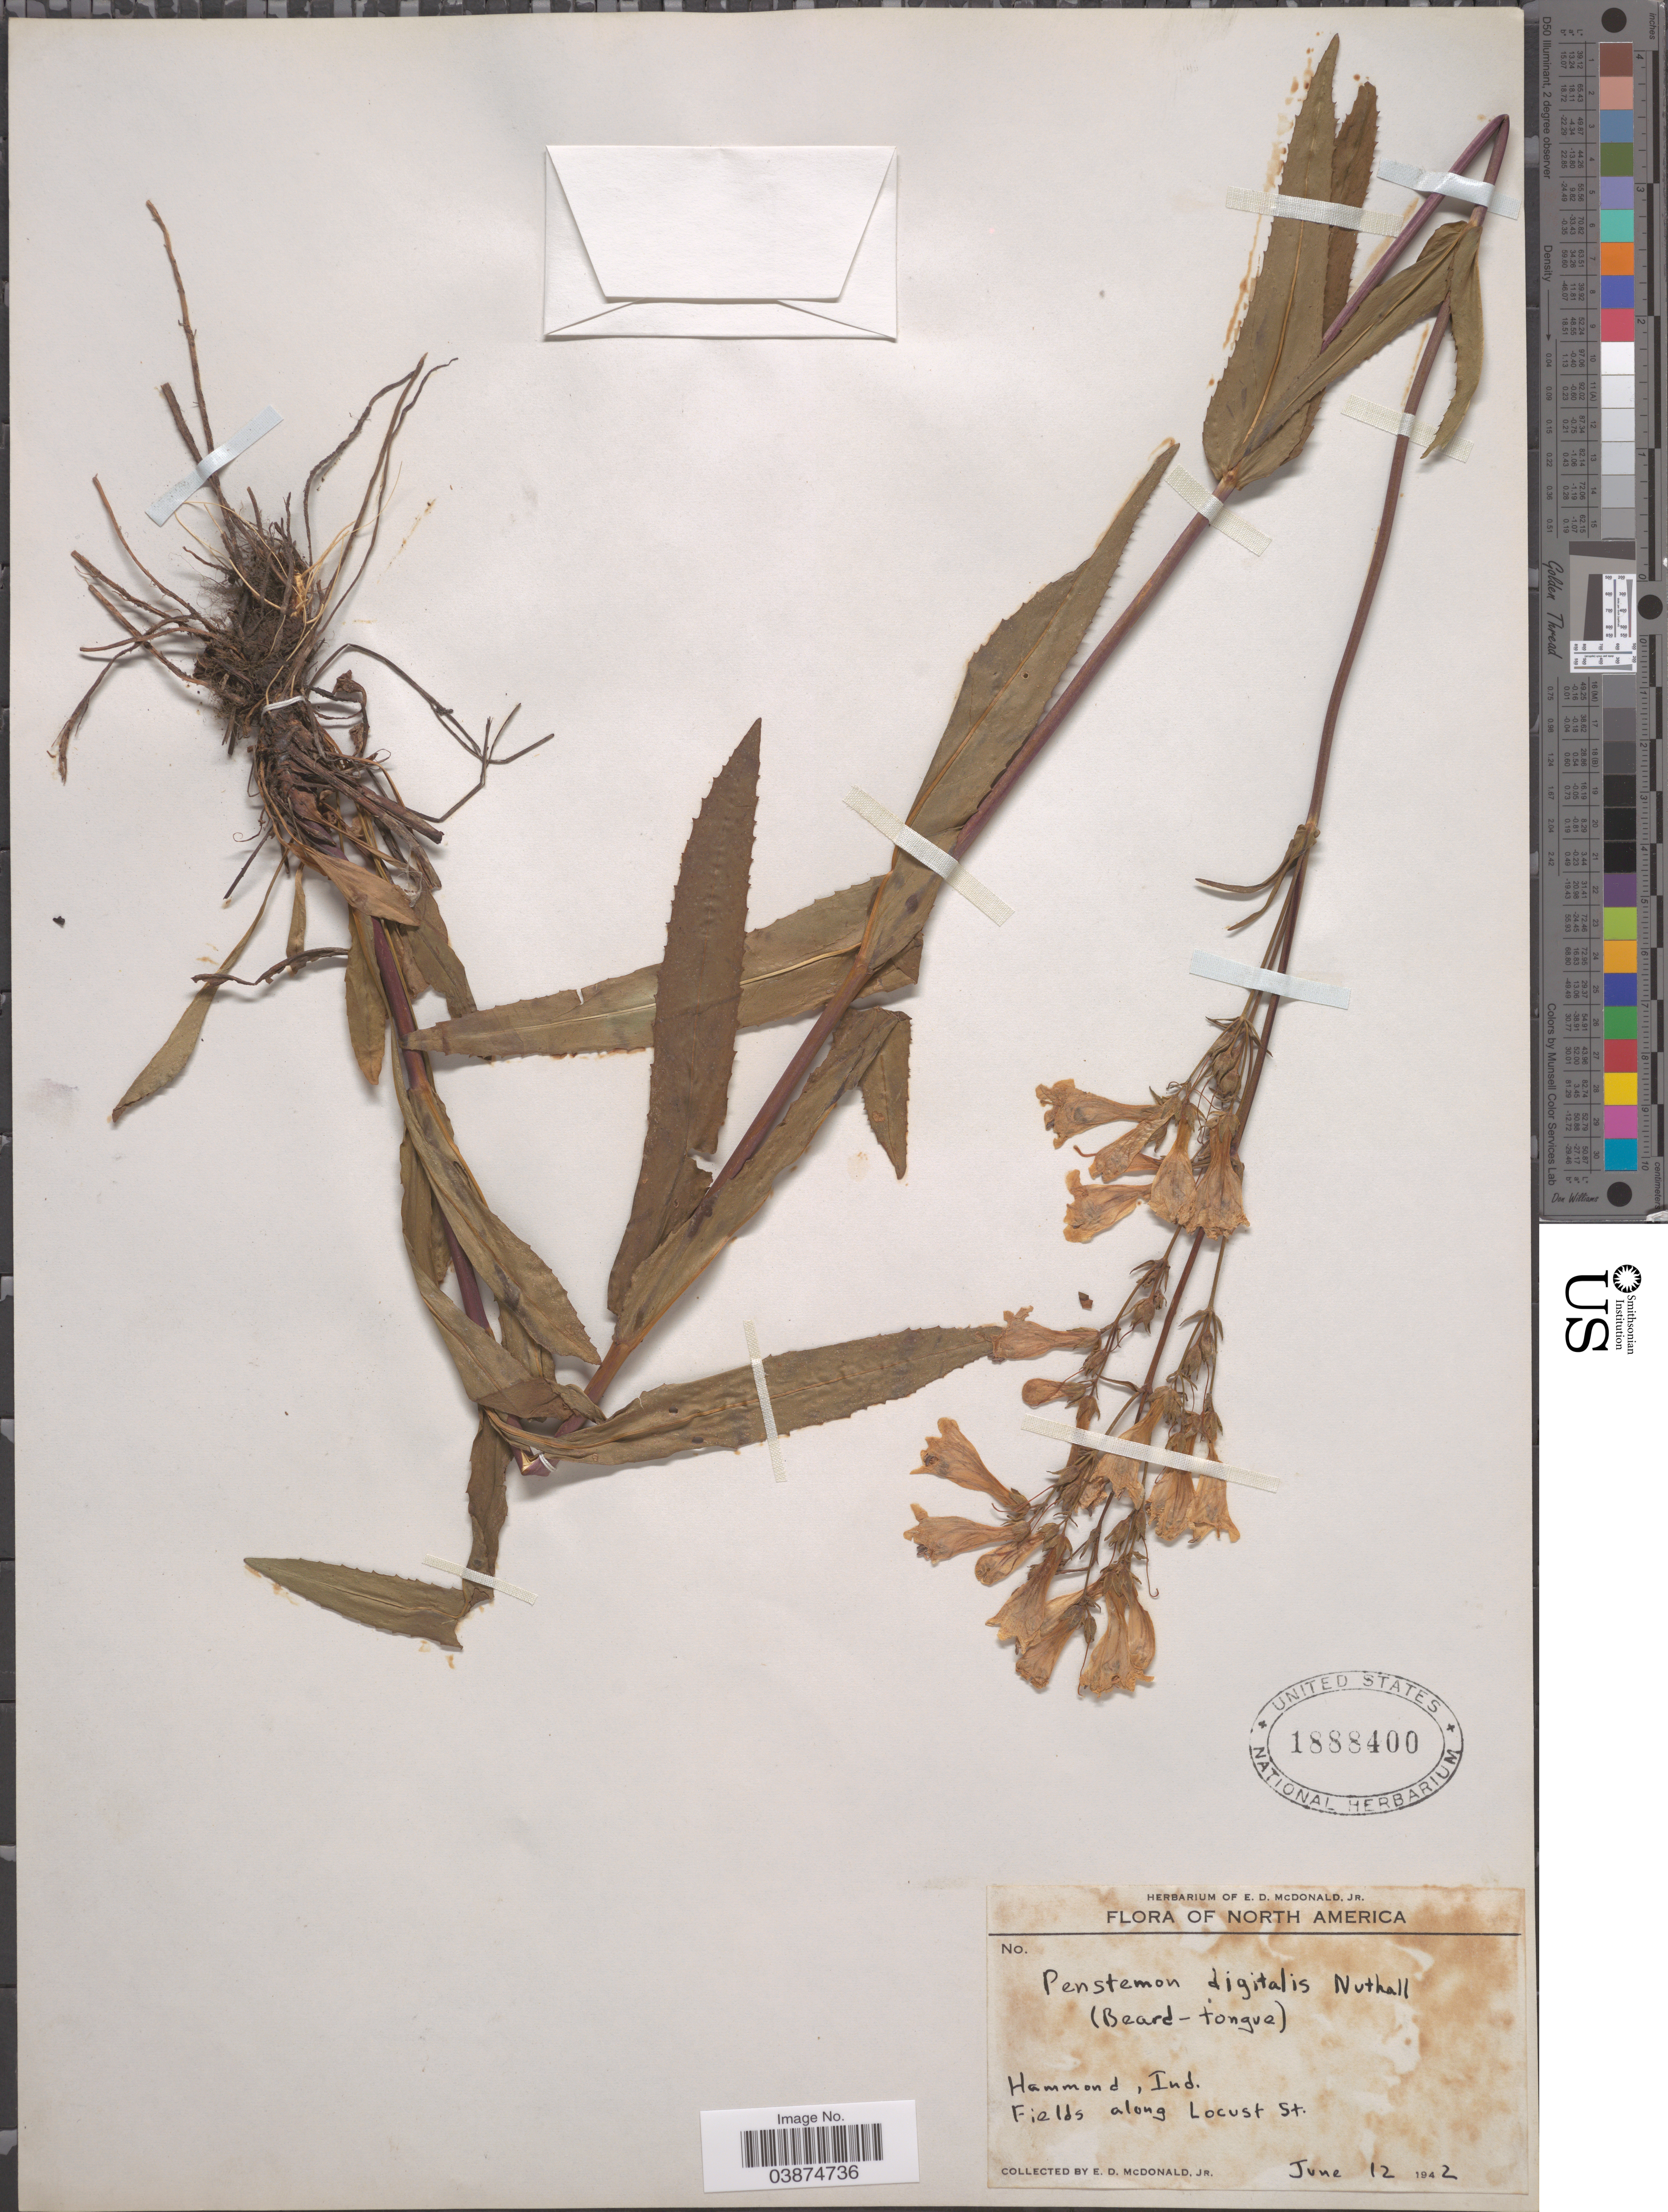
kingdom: Plantae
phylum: Tracheophyta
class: Magnoliopsida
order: Lamiales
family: Plantaginaceae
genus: Penstemon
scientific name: Penstemon digitalis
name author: Nutt. ex Sims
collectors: E. D. McDonald Jr.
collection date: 1942-06-12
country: United States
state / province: Indiana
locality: North America. Hammond, Fields along Locust St.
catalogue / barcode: US 1888400